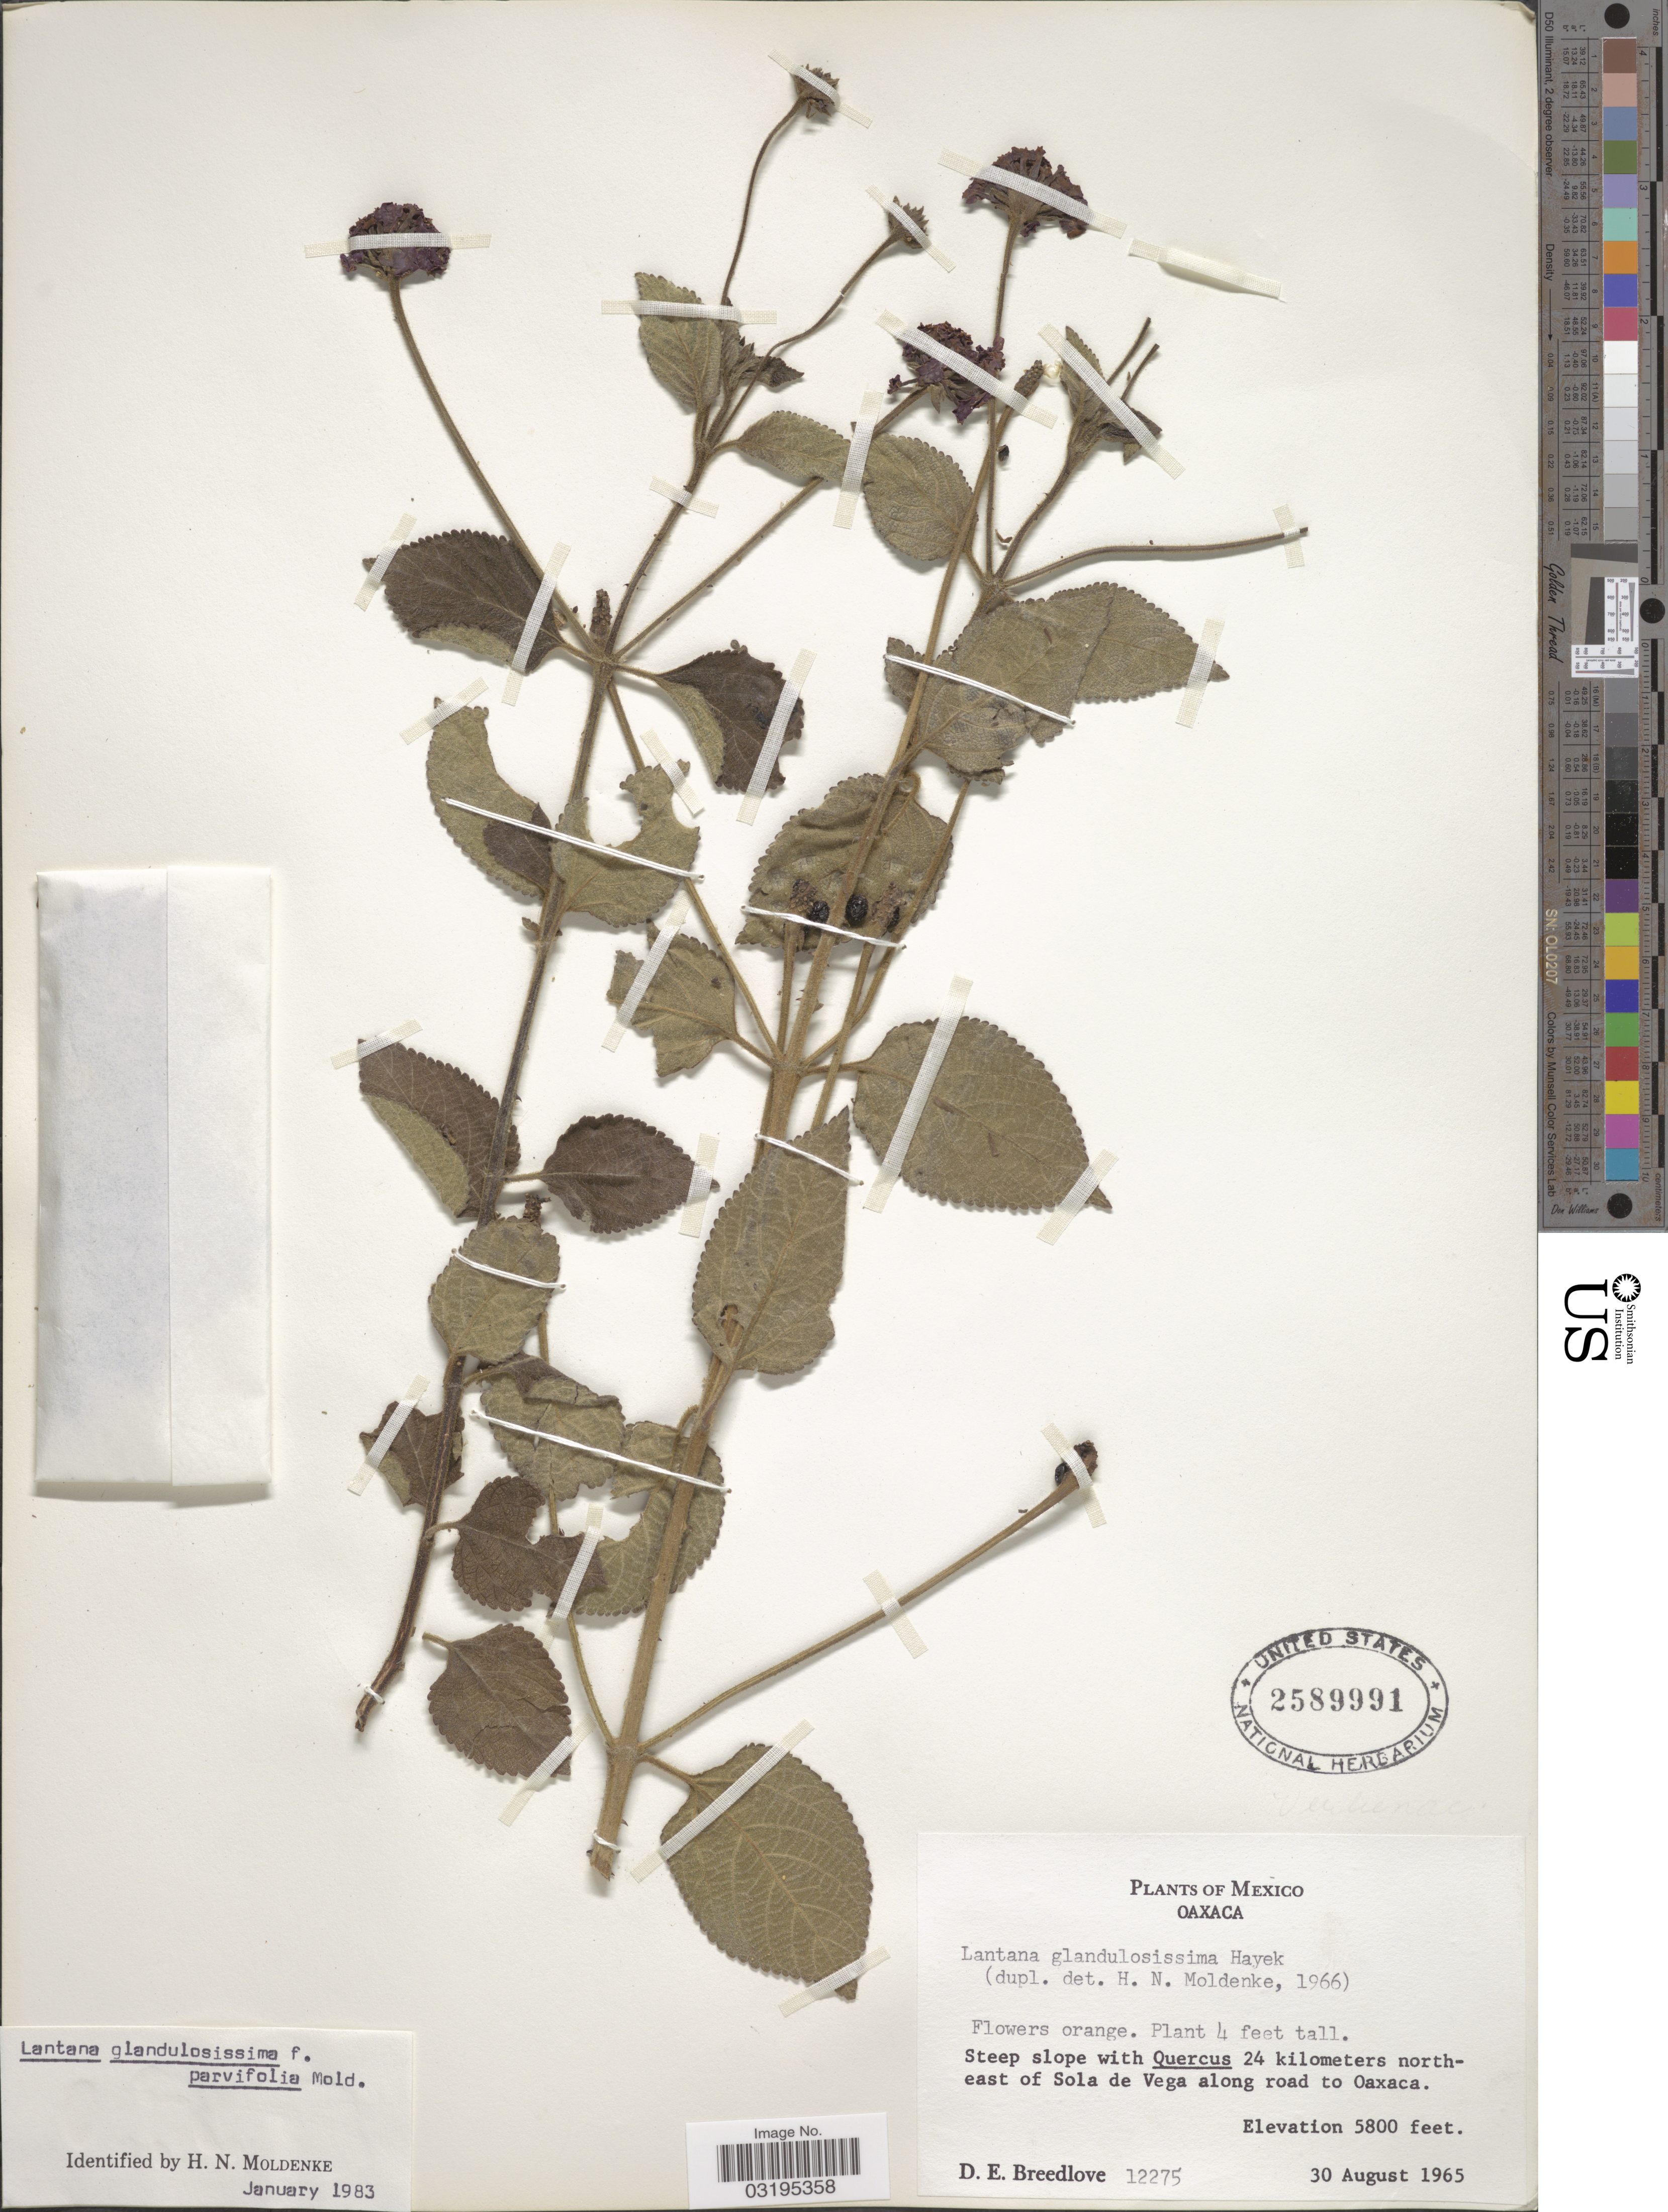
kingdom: Plantae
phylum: Tracheophyta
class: Magnoliopsida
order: Lamiales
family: Verbenaceae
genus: Lantana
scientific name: Lantana glandulosissima f. parvifolia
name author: Hayek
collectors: D. E. Breedlove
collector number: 12275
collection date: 1965-08-30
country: Mexico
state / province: Oaxaca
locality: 24 kilometers northeast of Sola de Vega along road to Oaxaca.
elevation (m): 1768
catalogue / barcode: US 2589991